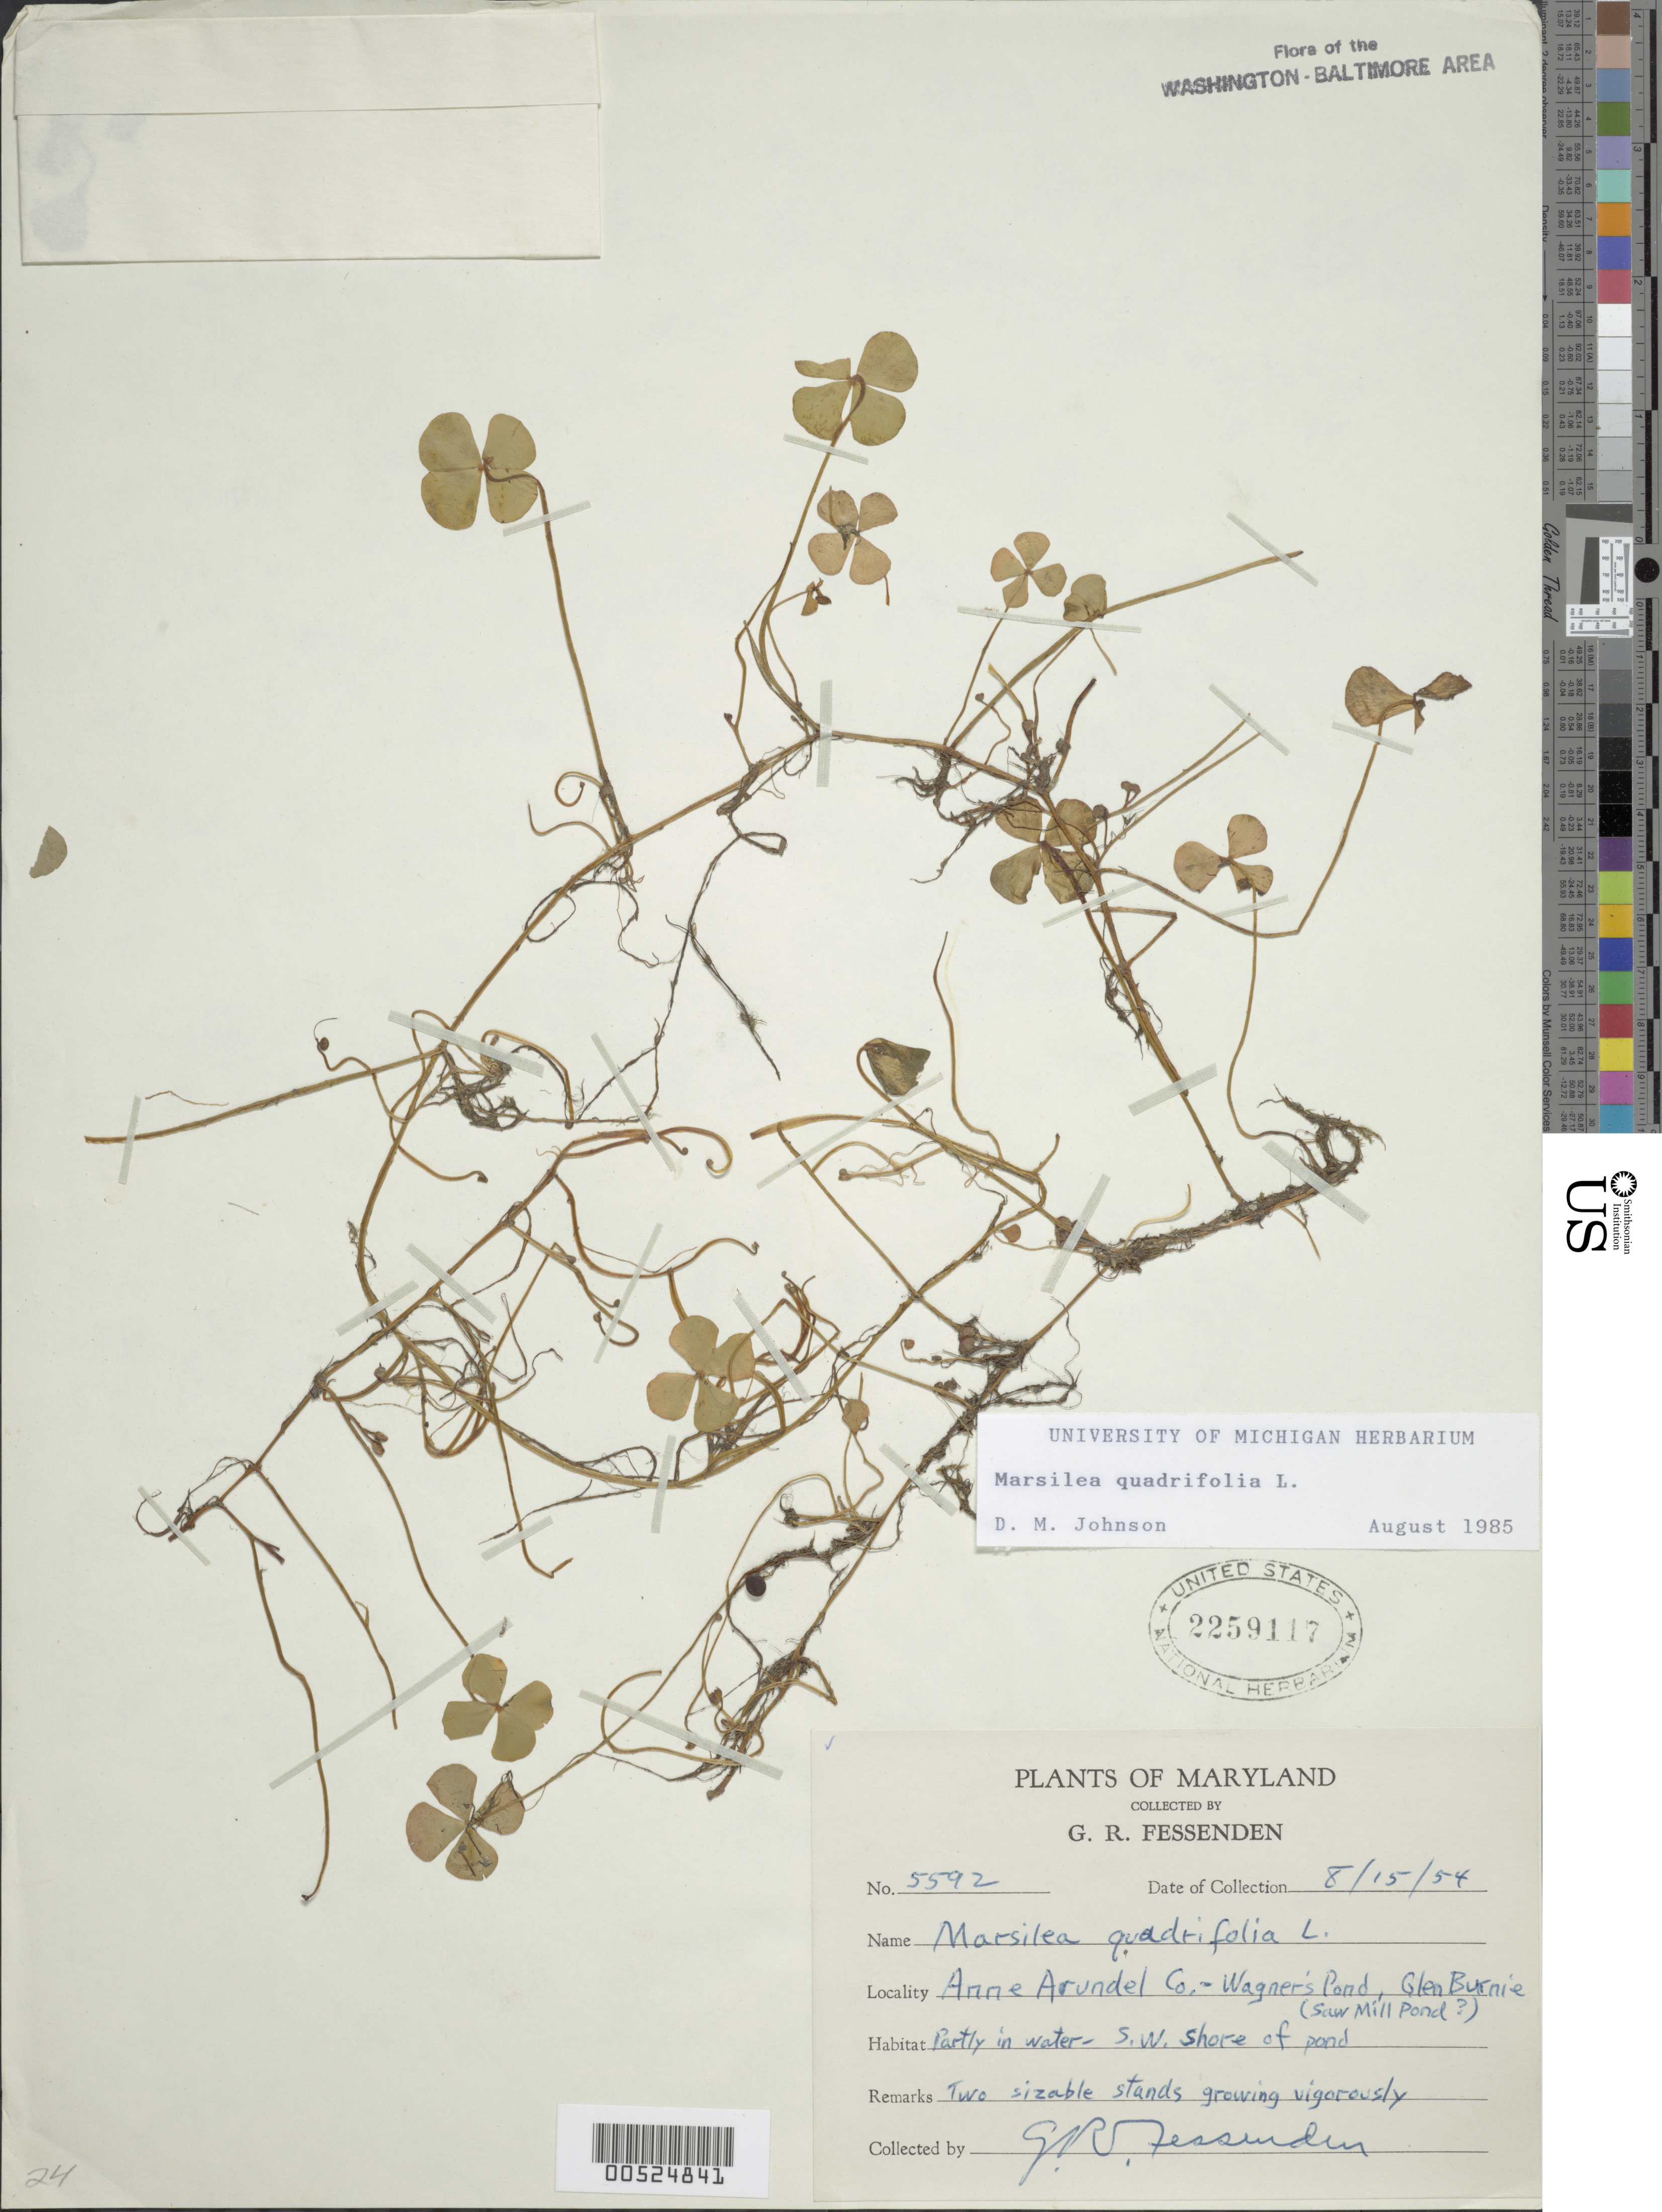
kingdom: Plantae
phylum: Tracheophyta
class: Polypodiopsida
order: Salviniales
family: Marsileaceae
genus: Marsilea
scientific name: Marsilea quadrifolia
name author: L.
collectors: G. Fessenden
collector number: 5592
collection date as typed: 15 Aug 1954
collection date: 1954-08-15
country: United States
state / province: Maryland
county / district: Anne Arundel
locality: Wagner's Pond, Glen Burnie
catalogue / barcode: US 2259117